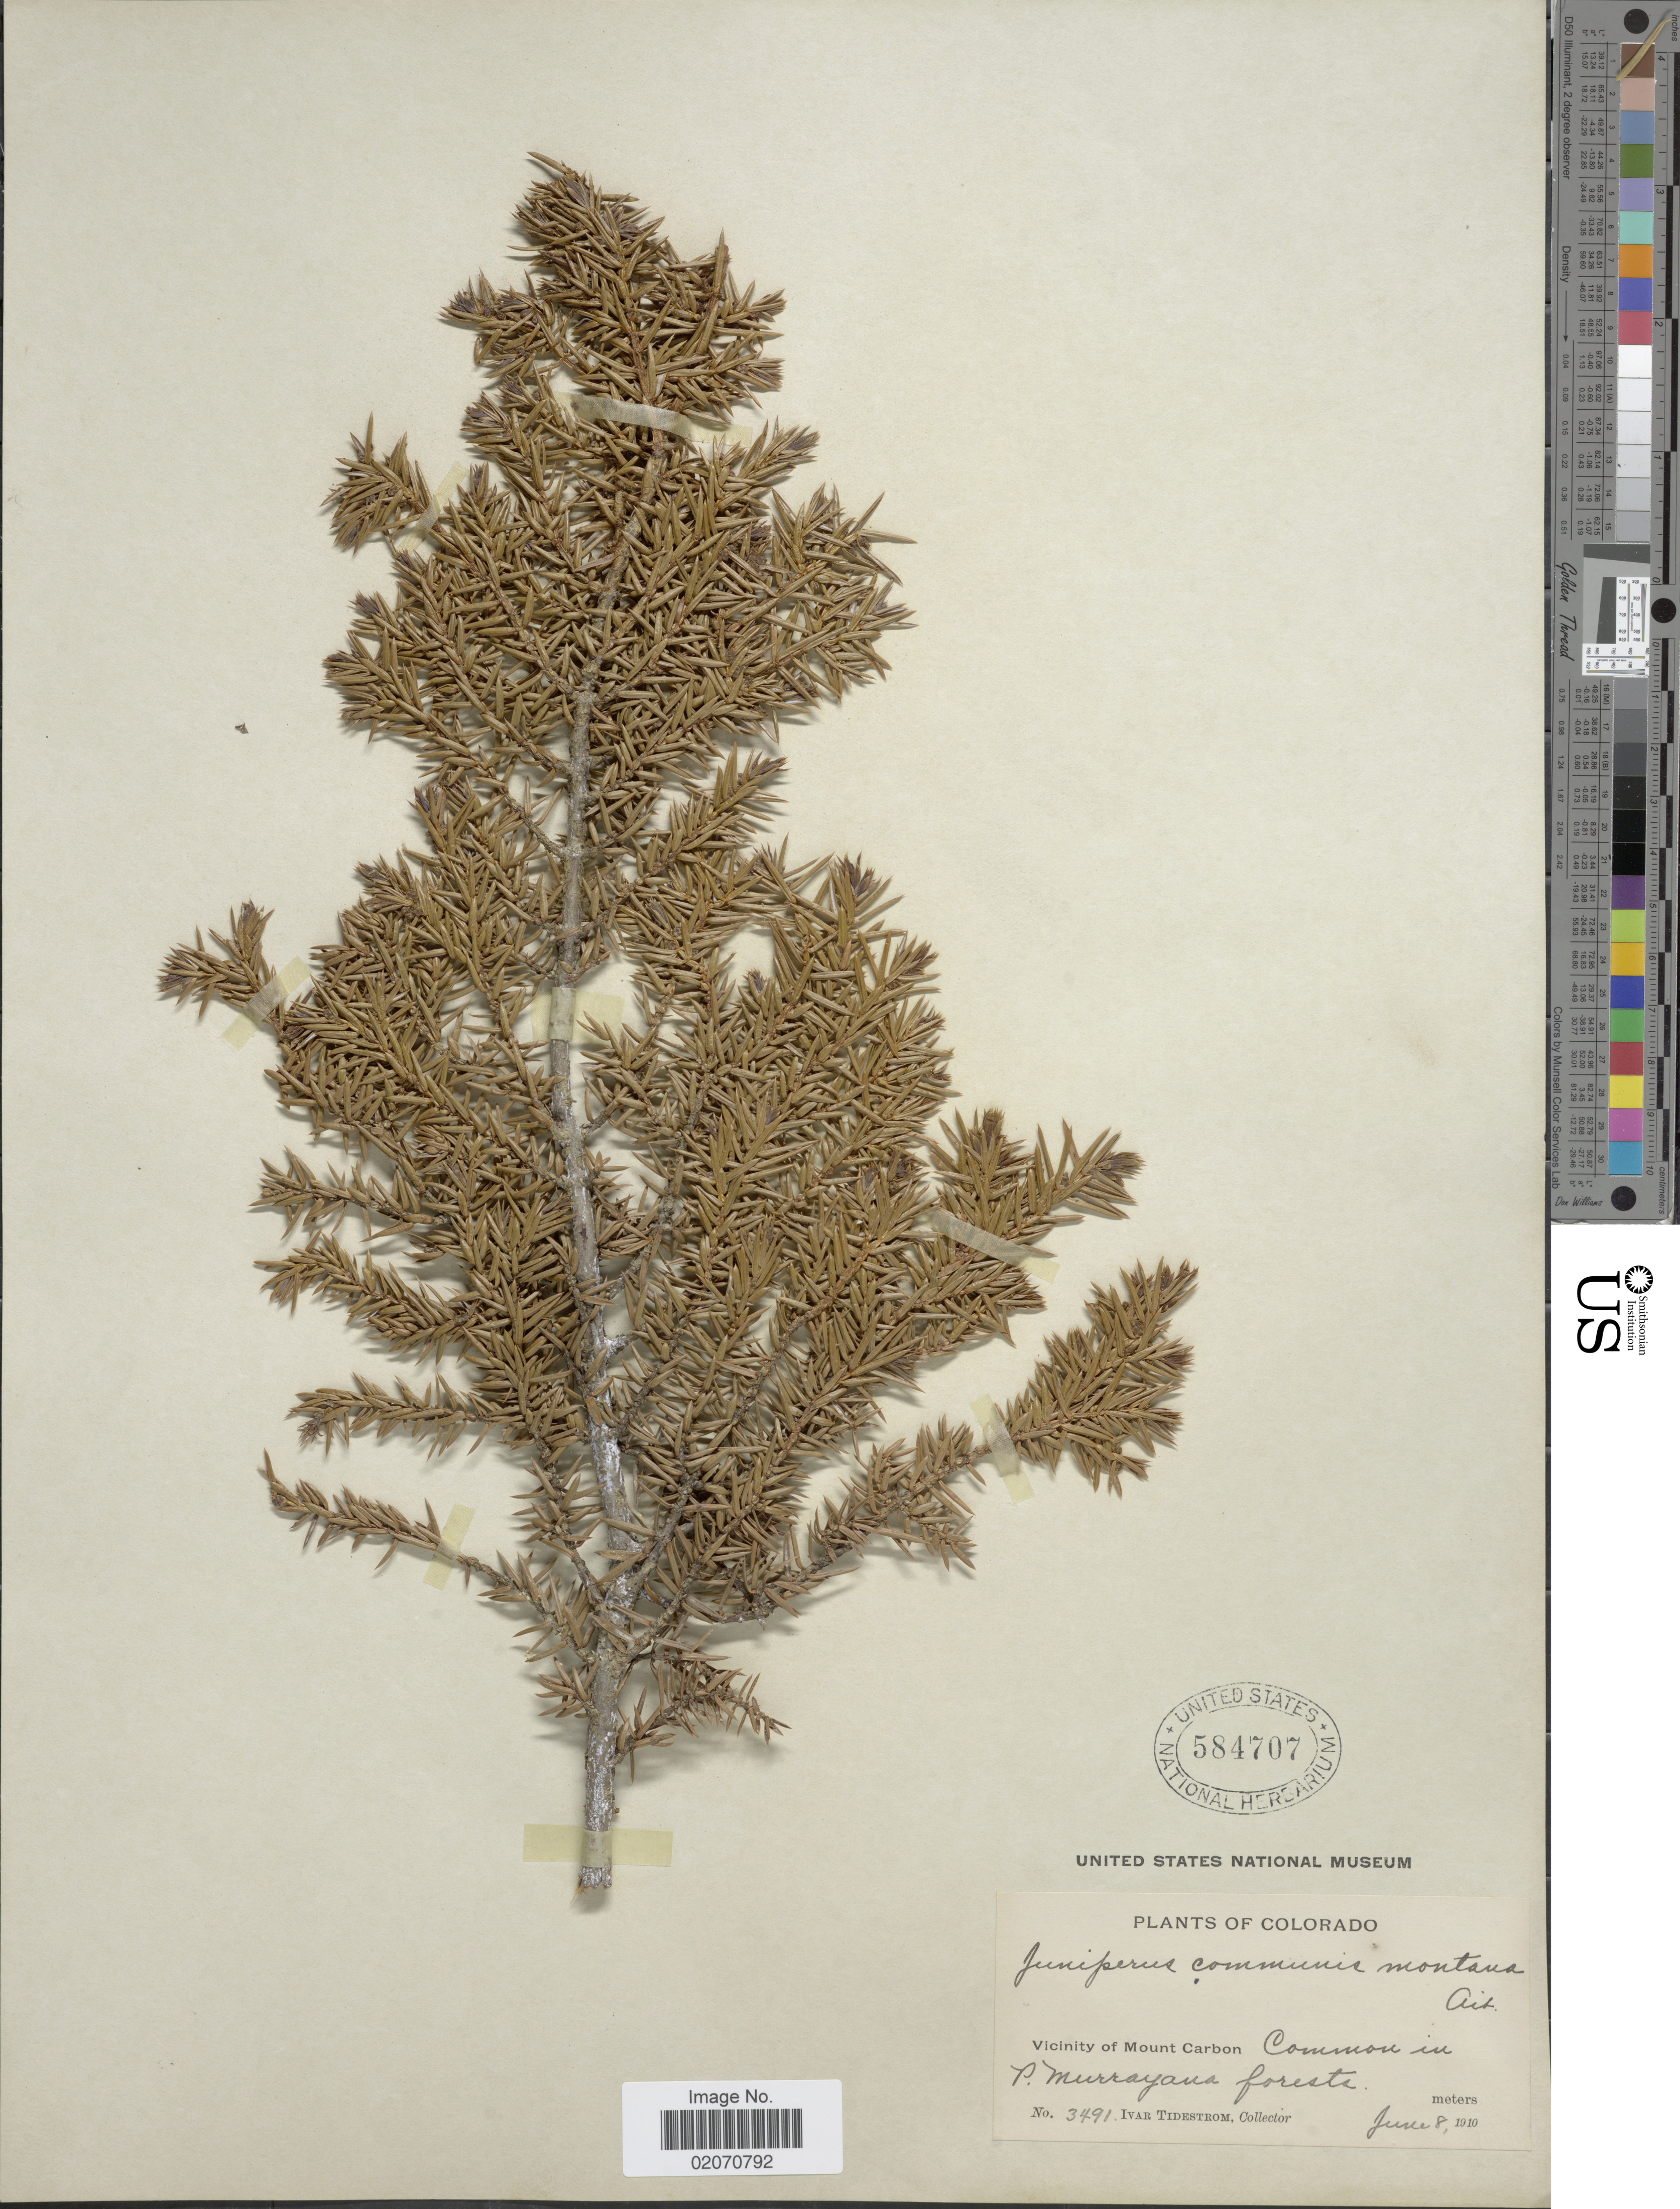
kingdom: Plantae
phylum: Tracheophyta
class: Pinopsida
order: Pinales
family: Cupressaceae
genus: Juniperus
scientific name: Juniperus communis subsp. nana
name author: (Willd.) Syme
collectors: I. F. Tidestrom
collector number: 3491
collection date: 1910-06-08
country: United States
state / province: Colorado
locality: Vicinity of Mount Carbon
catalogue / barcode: US 584707